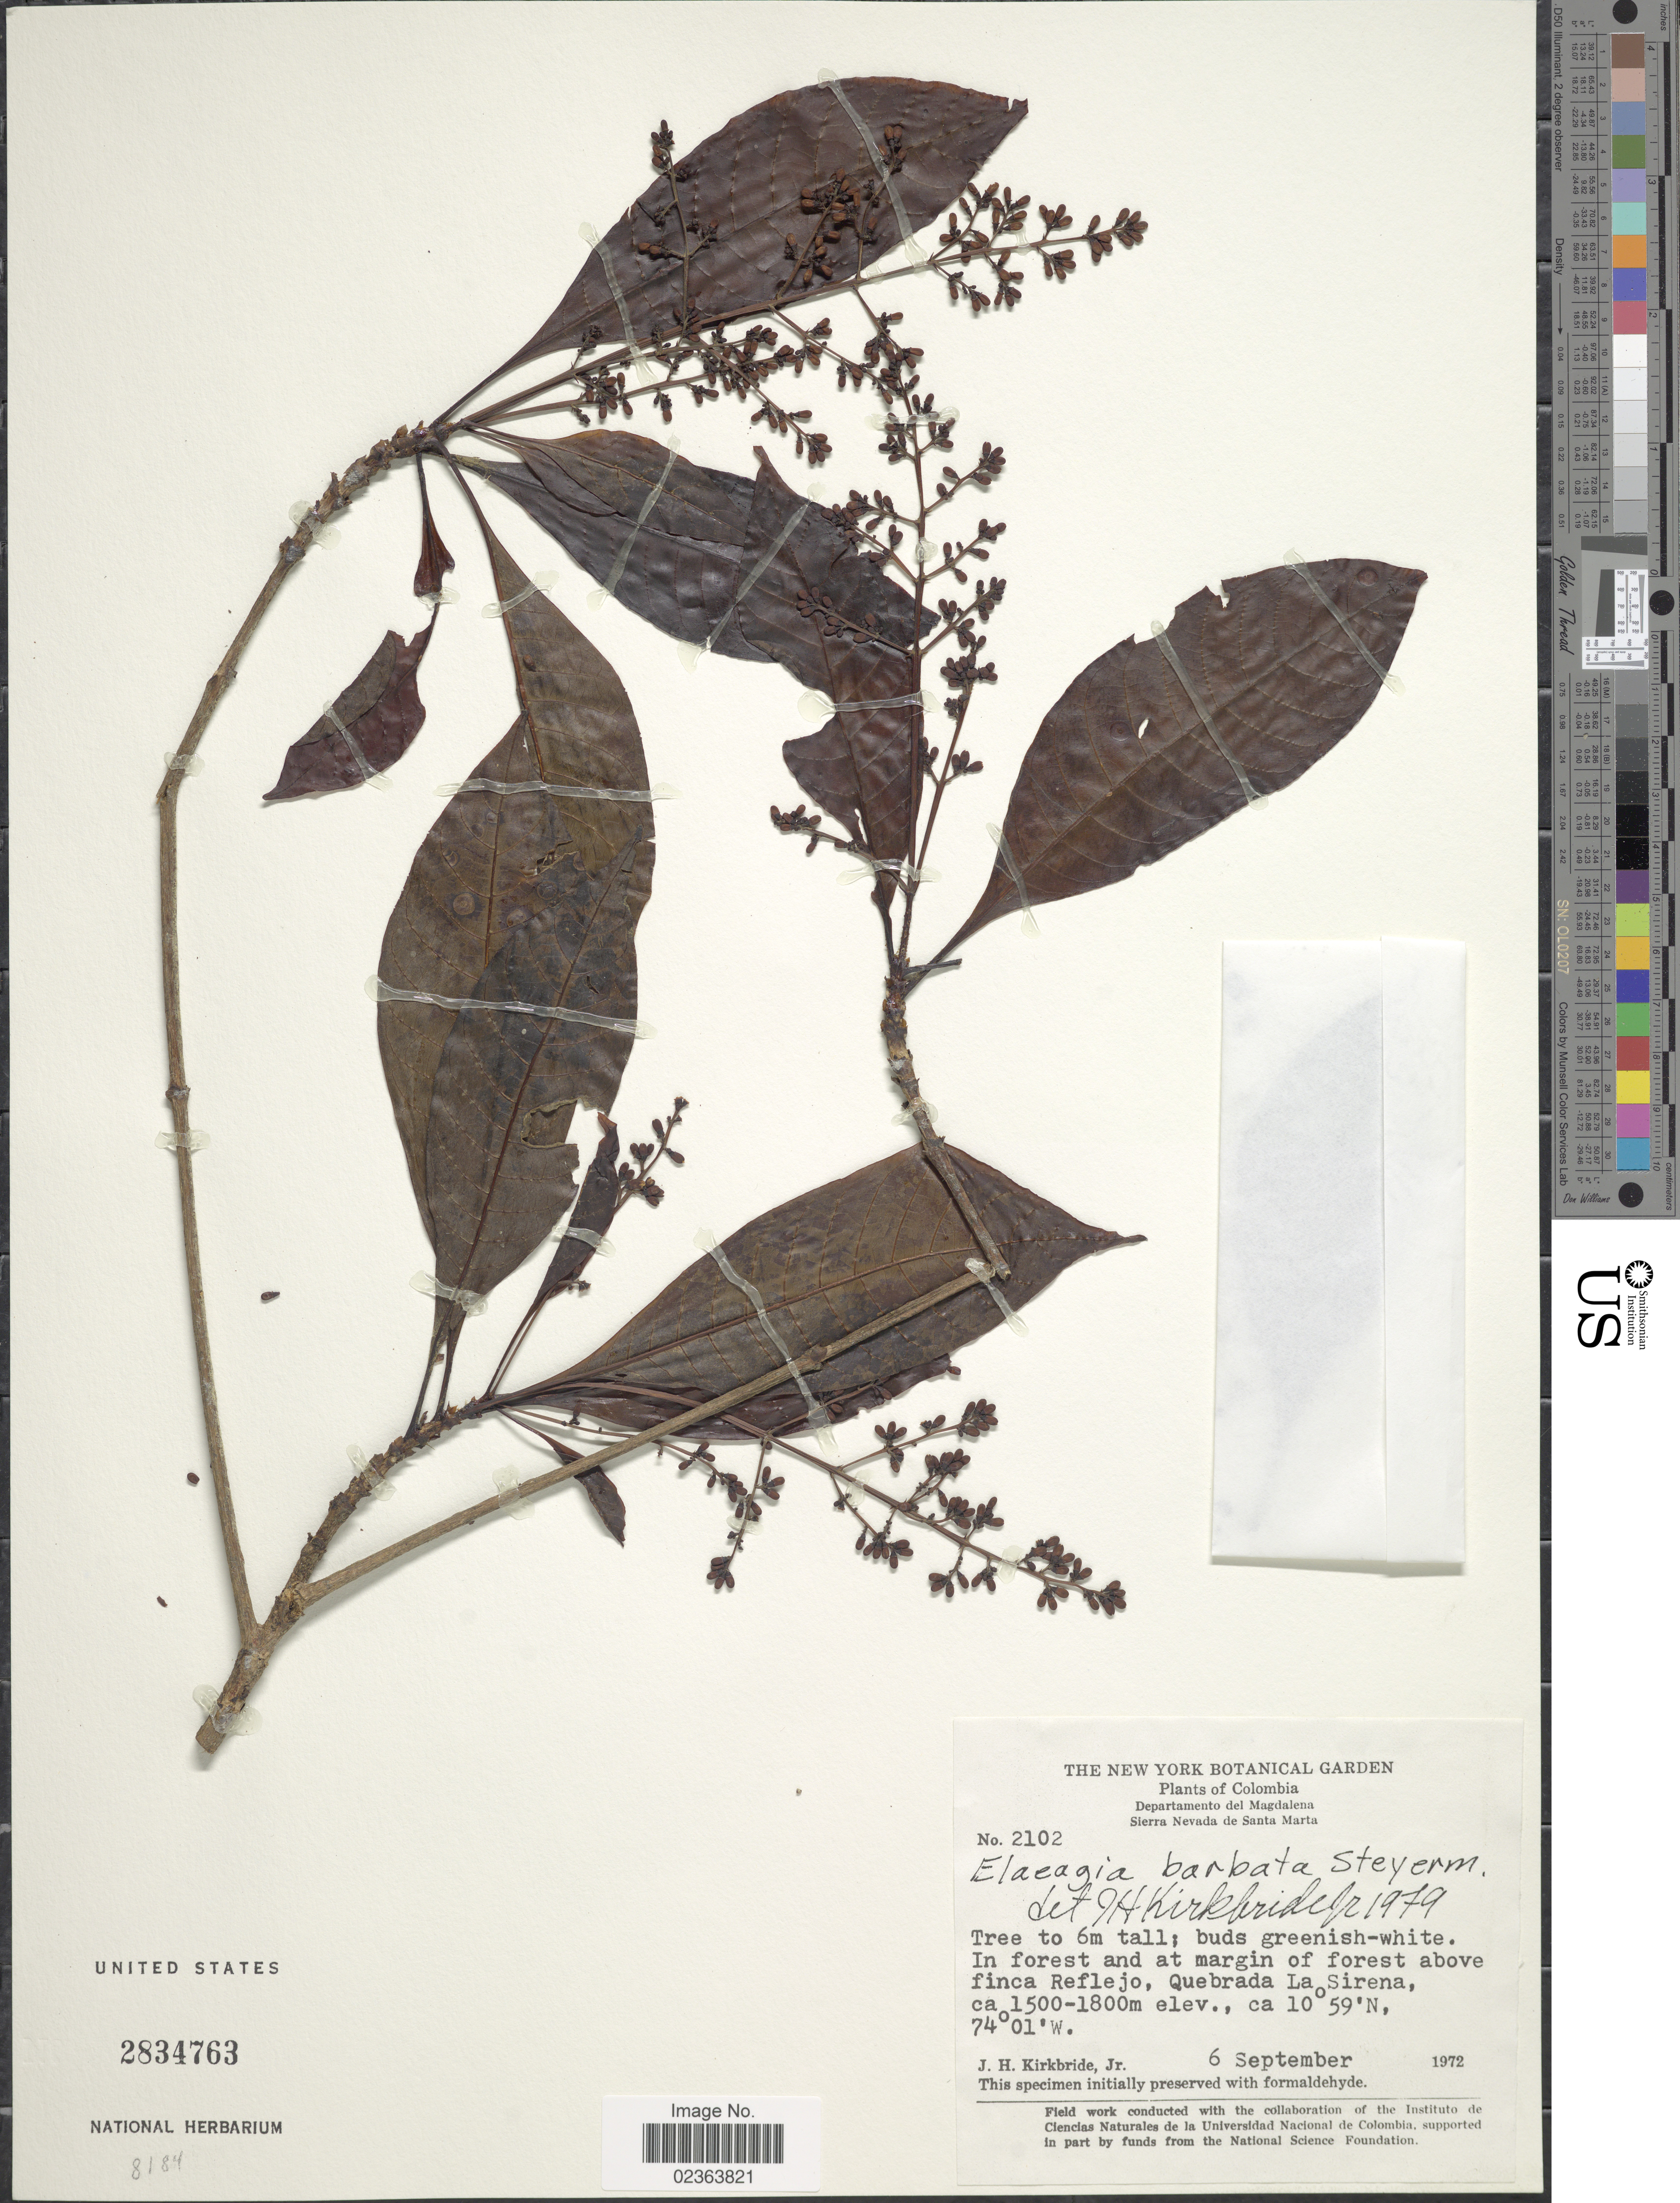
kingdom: Plantae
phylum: Tracheophyta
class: Magnoliopsida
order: Gentianales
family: Rubiaceae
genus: Elaeagia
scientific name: Elaeagia barbata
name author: Steyerm.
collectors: J. H. Kirkbride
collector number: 2102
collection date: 1972-09-06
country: Colombia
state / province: Magdalena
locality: Departamento del Magdalena, Sierra Nevada de Santa Marta, In forest and at margin of forest above finca Reflejo, Quebrada La Sirena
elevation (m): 1500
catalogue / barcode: US 2834763